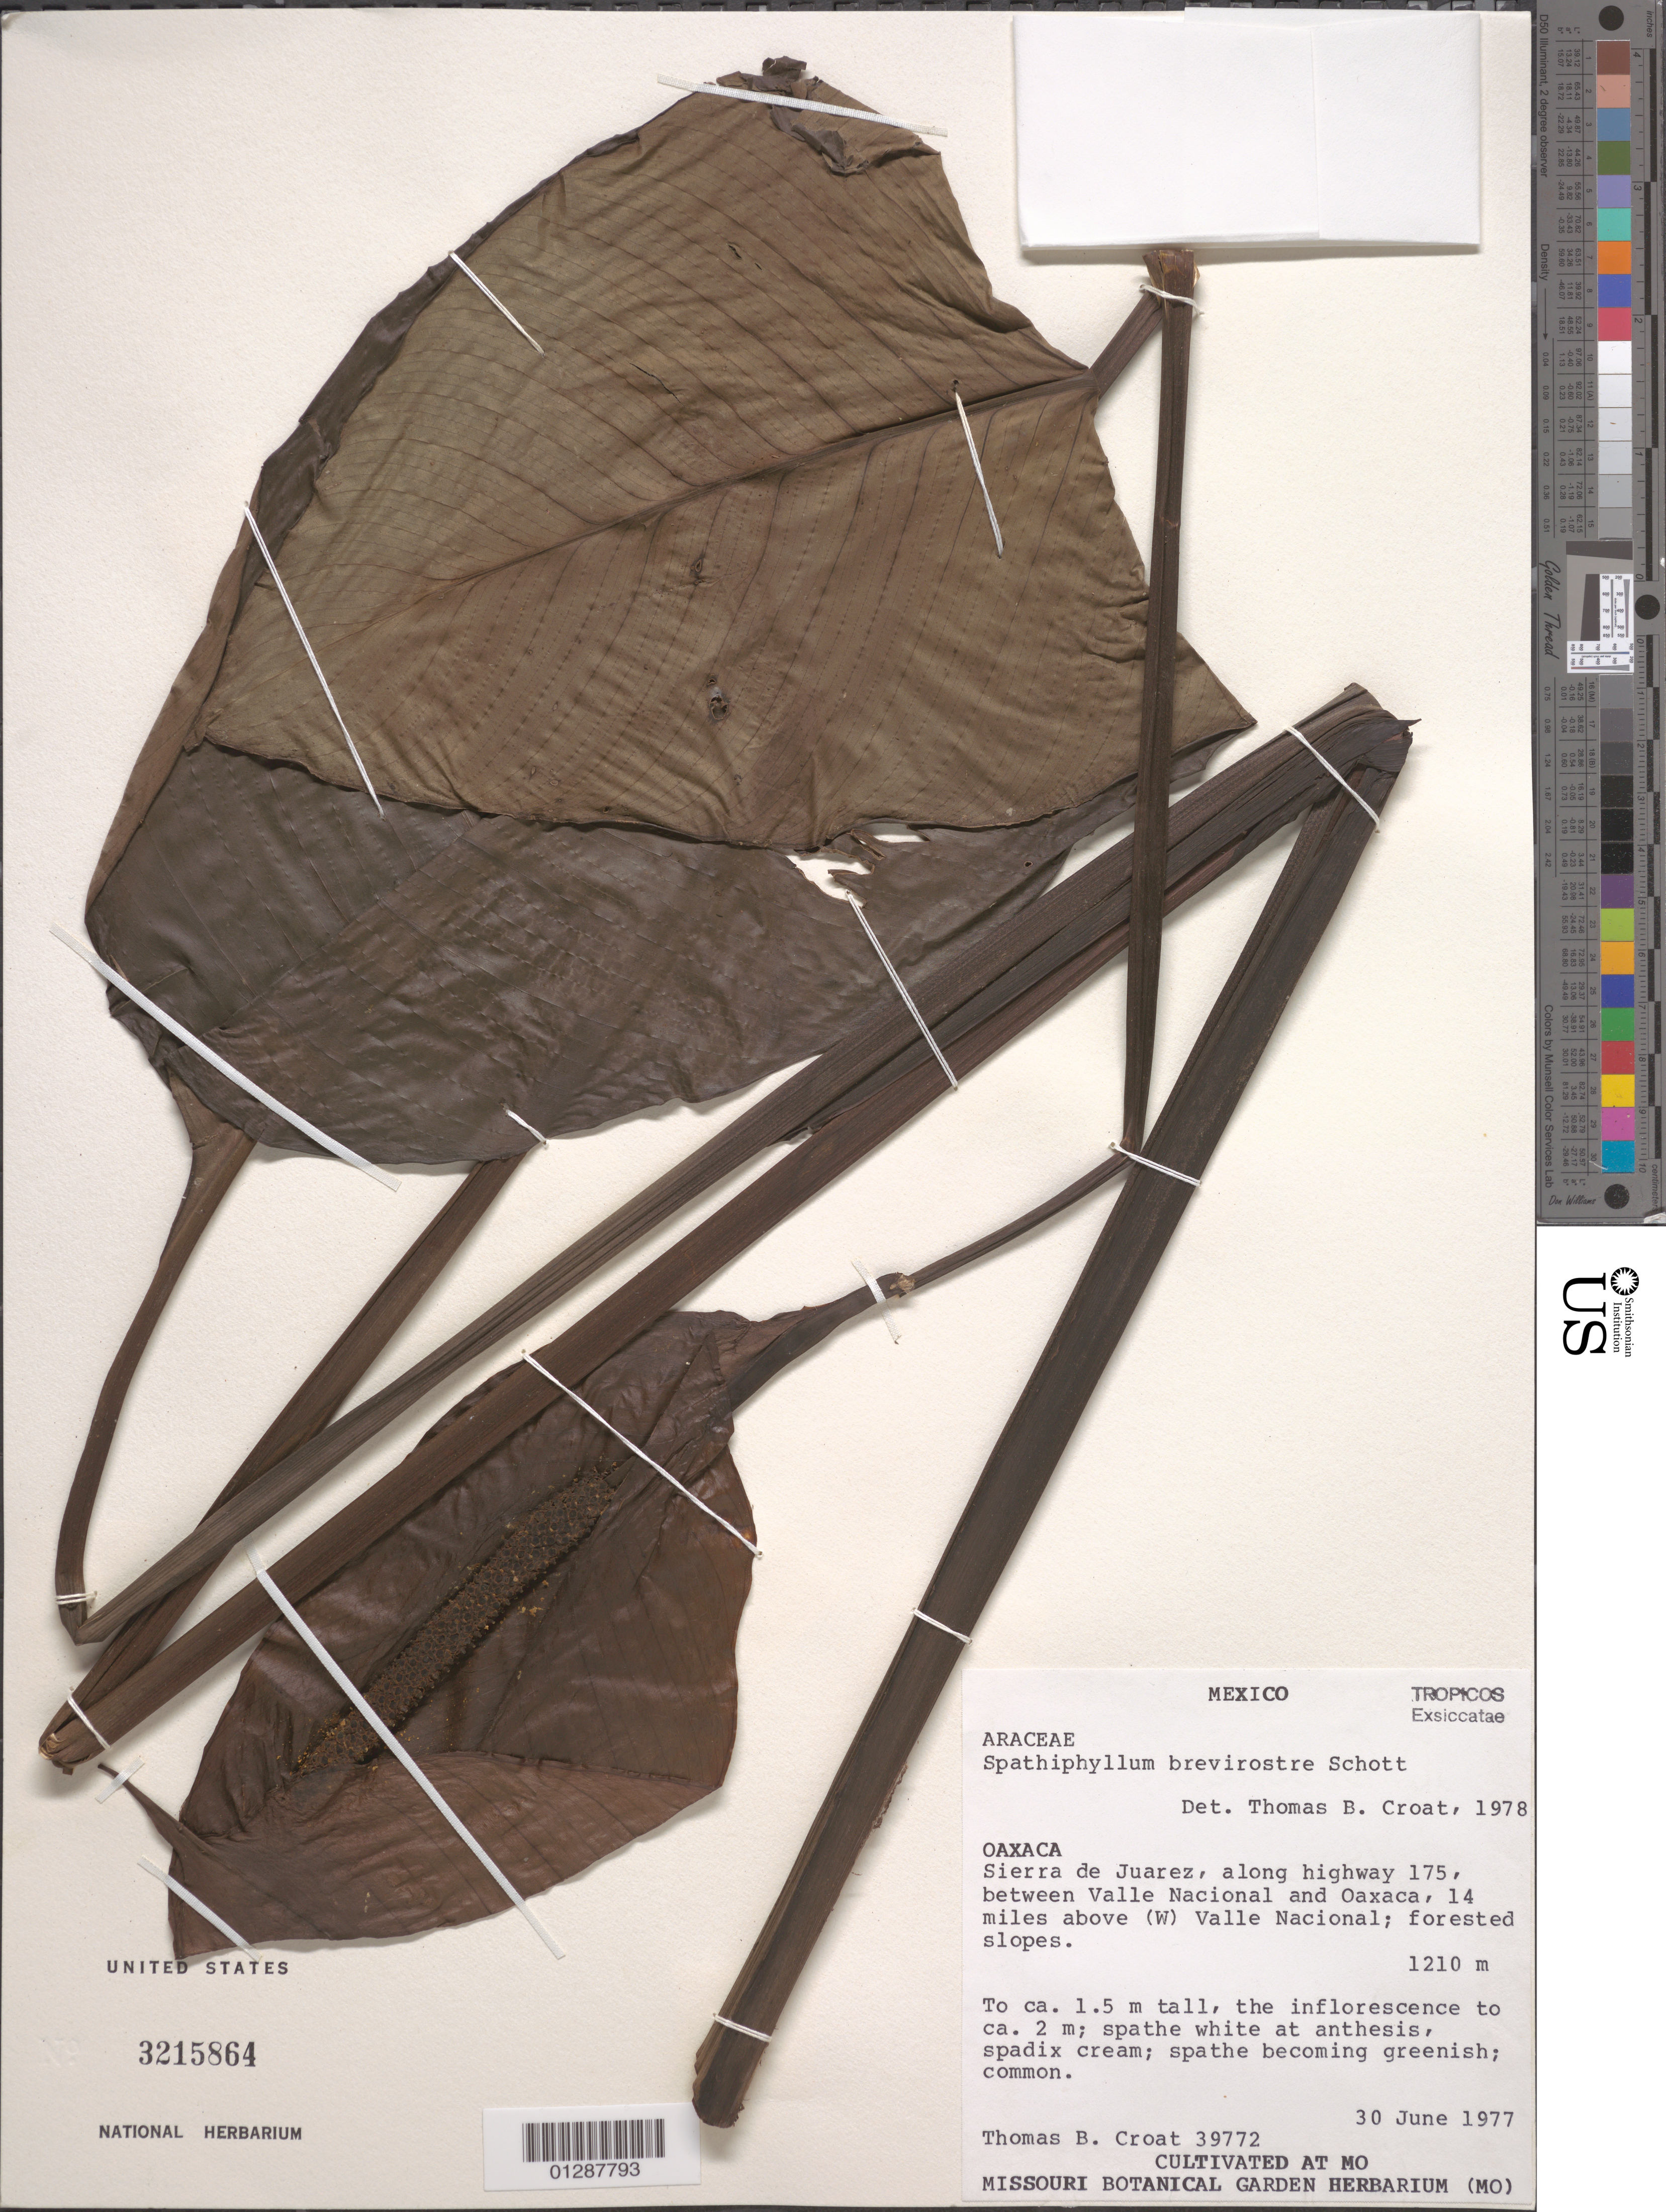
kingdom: Plantae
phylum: Tracheophyta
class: Liliopsida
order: Alismatales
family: Araceae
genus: Spathiphyllum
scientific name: Spathiphyllum brevirostre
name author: (Liebm.) Schott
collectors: T. B. Croat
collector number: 39772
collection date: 1977-06-30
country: Mexico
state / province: Oaxaca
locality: Sierra de Juarez, along highway 175, between Valle Nacional and Oaxaca, 14 miles above (W) Valle nacional.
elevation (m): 1210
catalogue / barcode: US 3215864